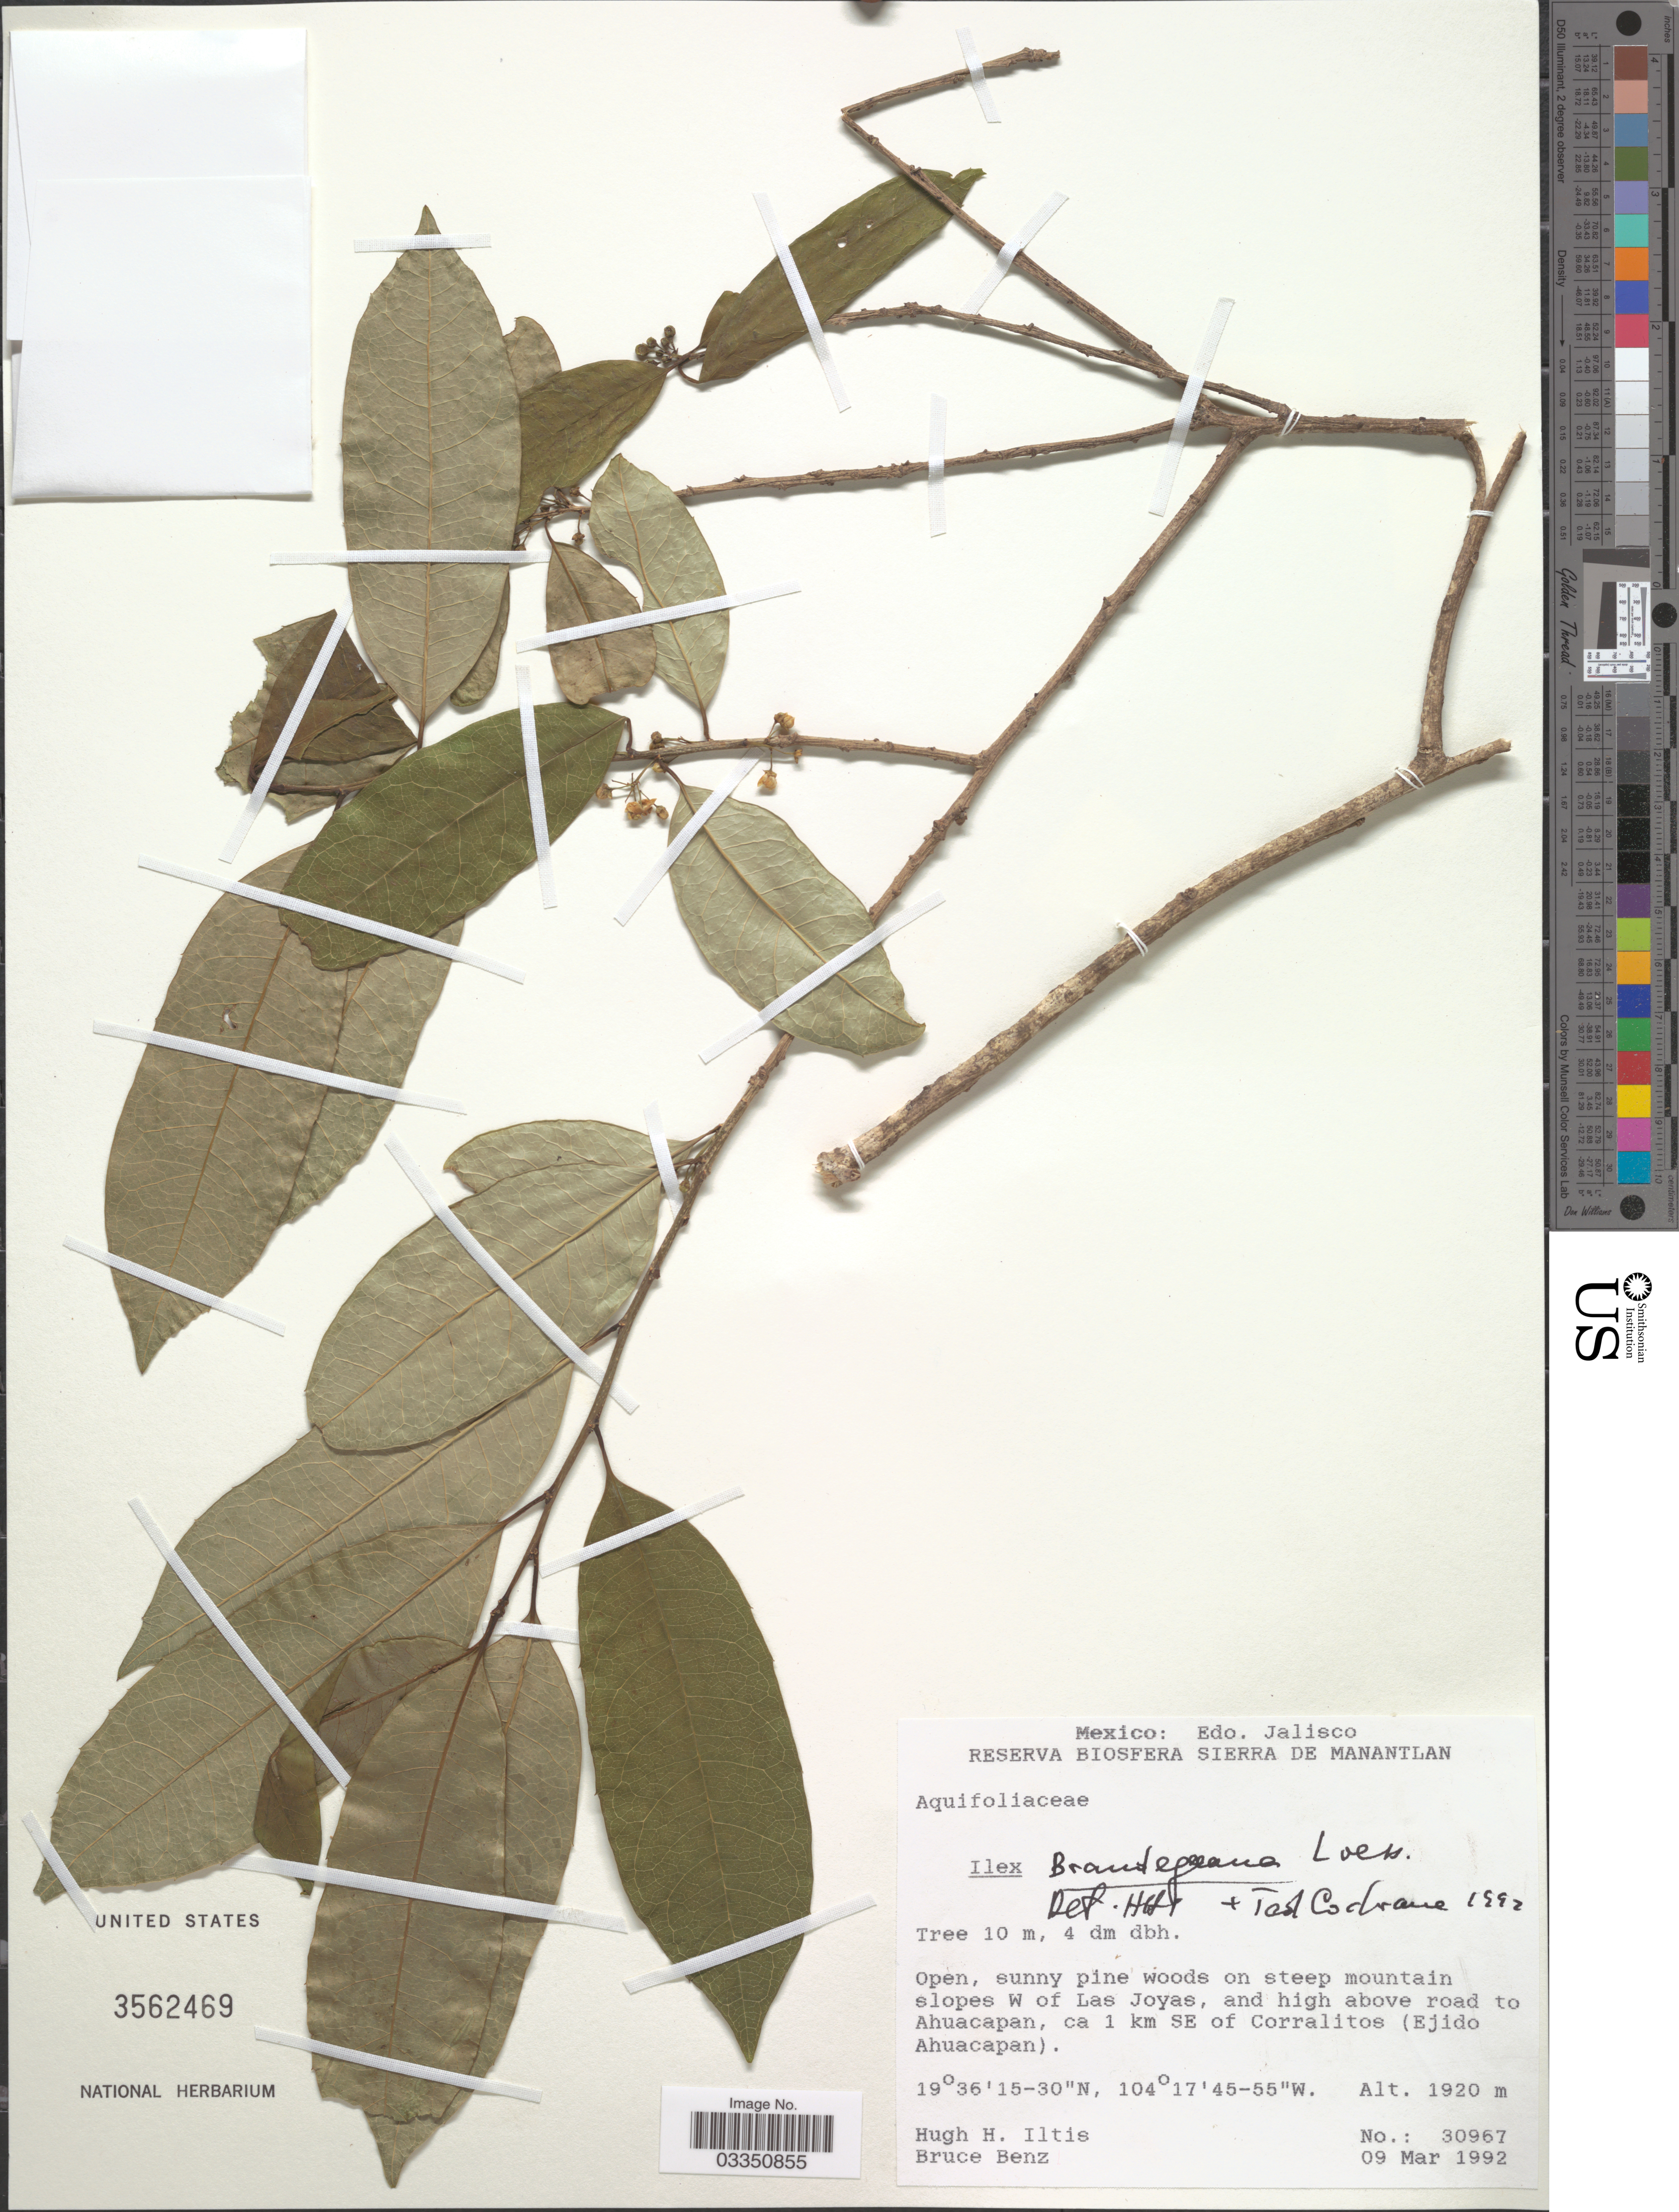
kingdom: Plantae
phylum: Tracheophyta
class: Magnoliopsida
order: Aquifoliales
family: Aquifoliaceae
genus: Ilex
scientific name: Ilex brandegeana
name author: Loes.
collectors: H. Iltis & B. Benz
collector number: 30967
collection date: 1992-03-09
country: Mexico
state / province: Jalisco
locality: Reserva Biosfera Sierra de Manantlan, Open, sunny pine woods on steep mountain slopes W of Las Joyas, and high above road to Ahuacapan, ca 1 km SE of Corralitos (Ejido Ahuacapan).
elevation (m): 1920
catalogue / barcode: US 3562469